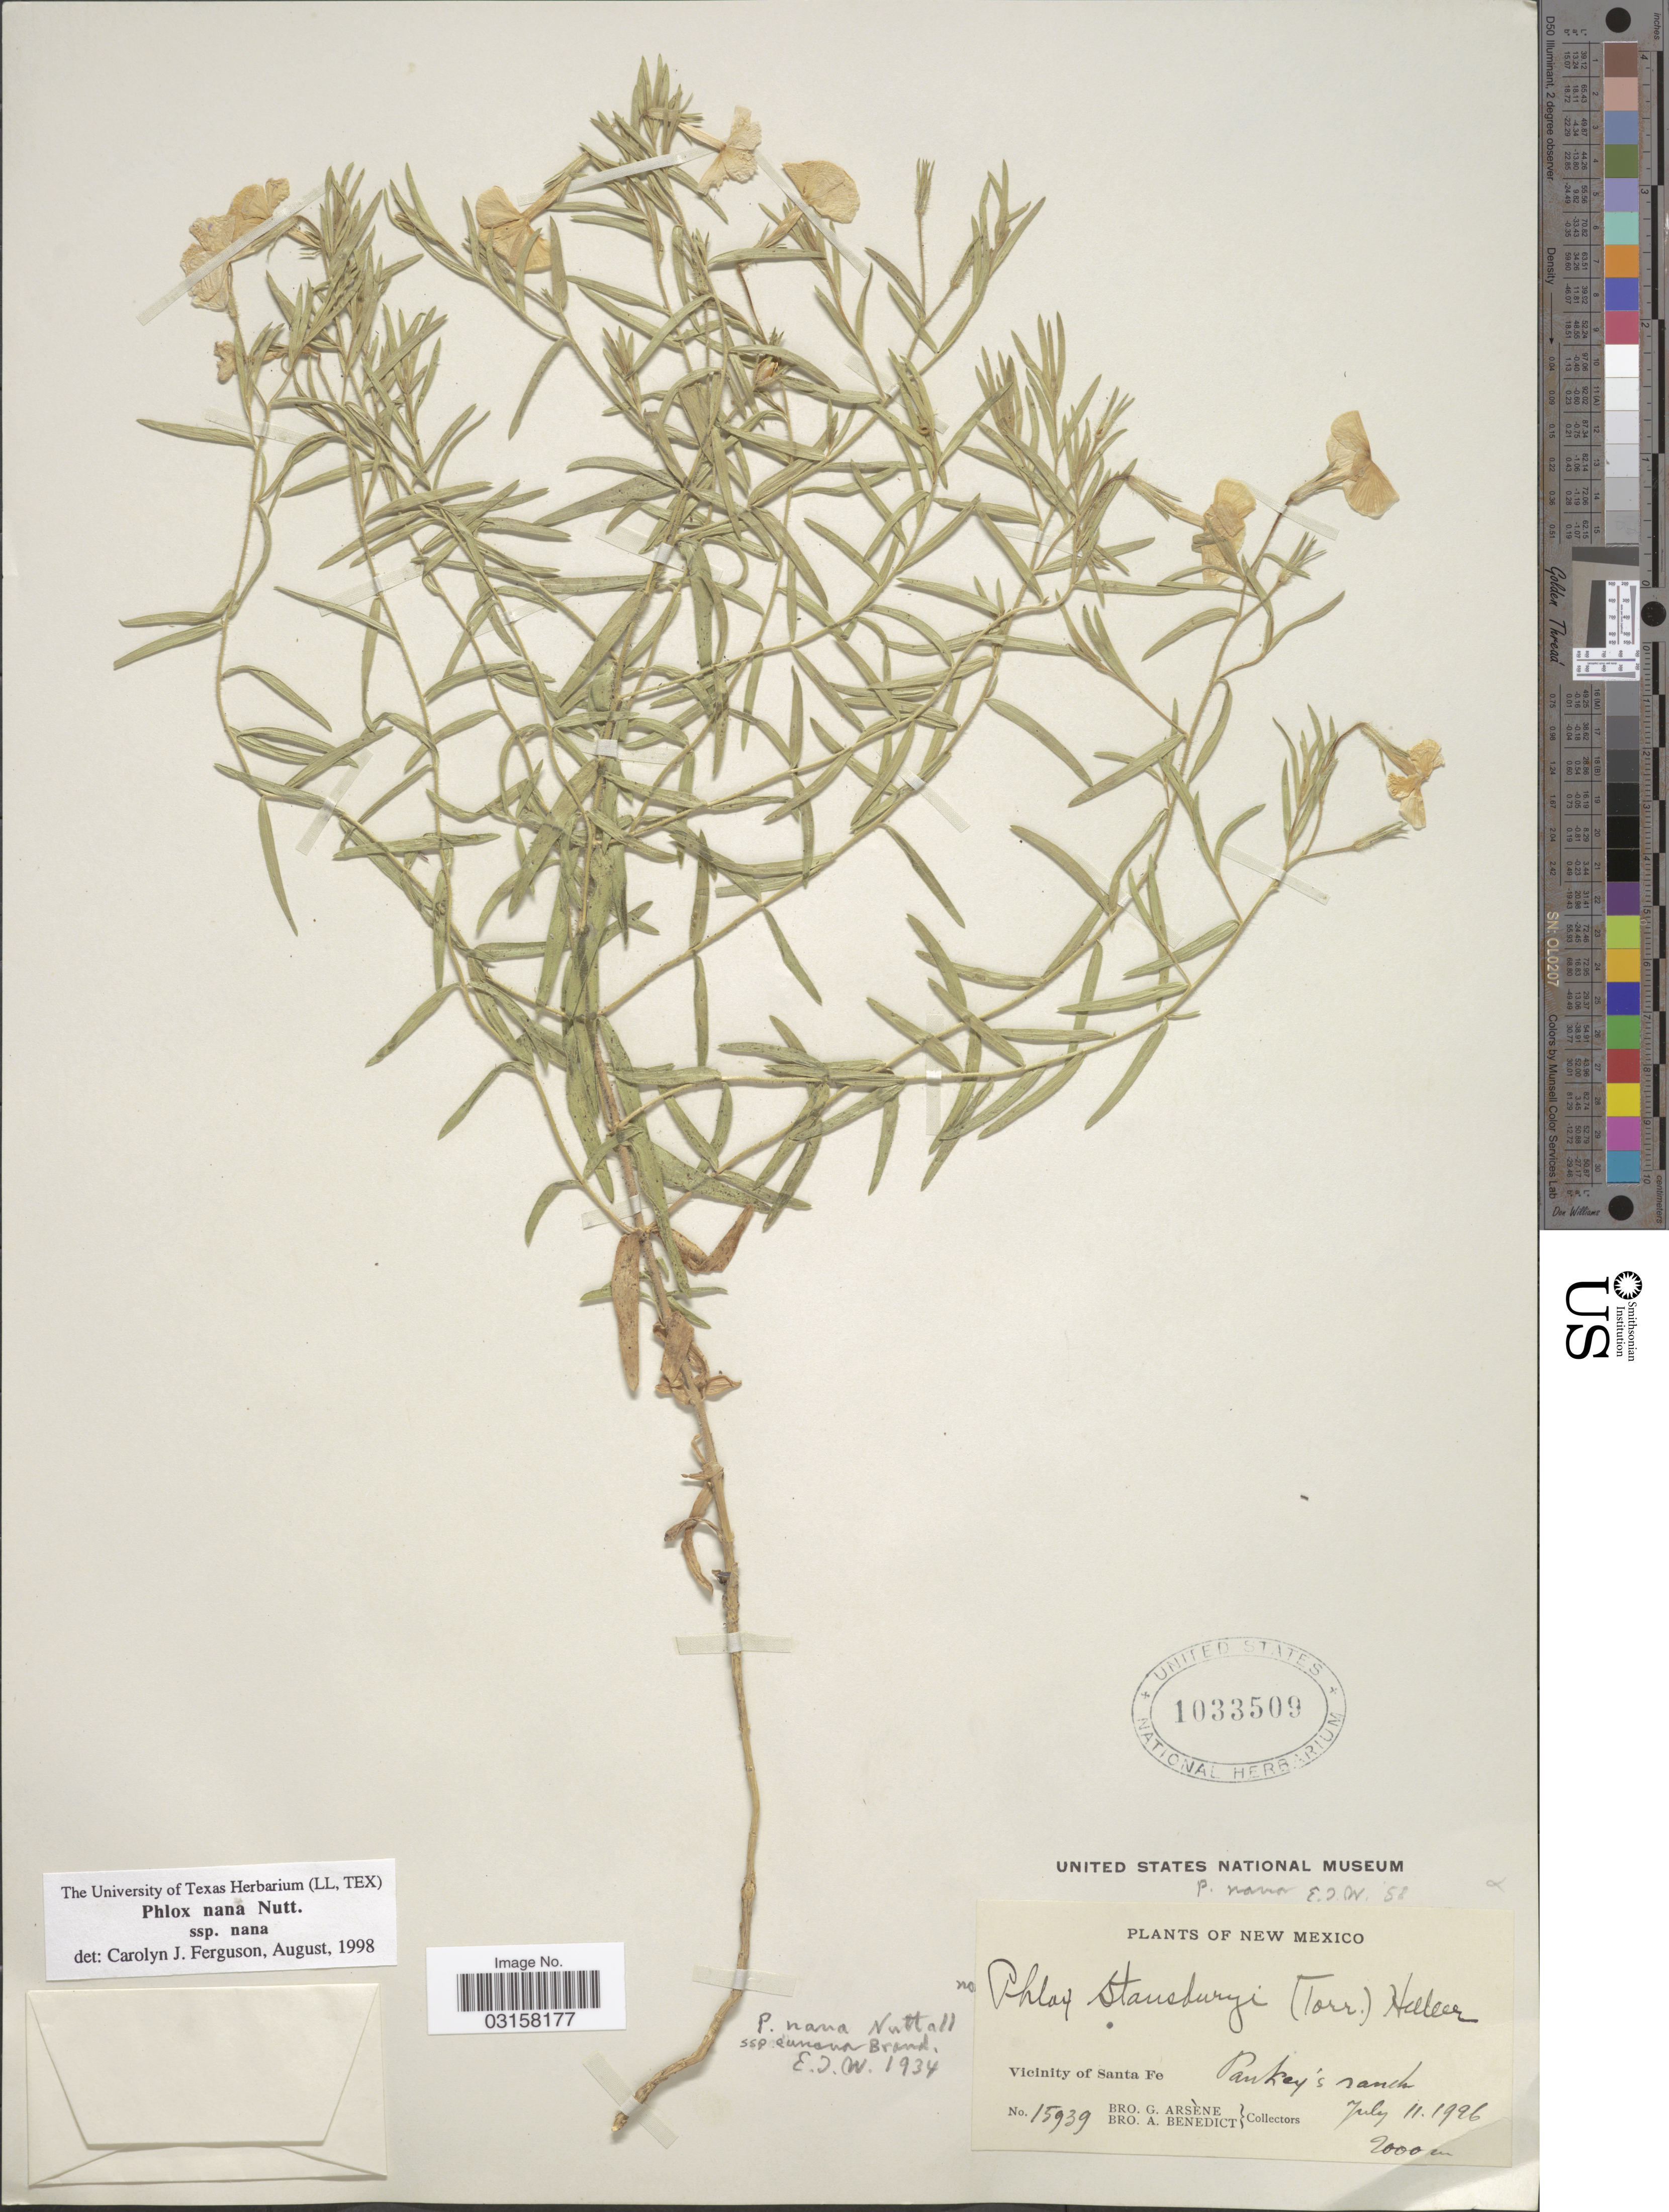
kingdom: Plantae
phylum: Tracheophyta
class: Magnoliopsida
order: Ericales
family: Polemoniaceae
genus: Phlox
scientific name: Phlox nana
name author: Nutt.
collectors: Bro. G. Arsène & Bro. A. Benedict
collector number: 15939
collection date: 1996-07-11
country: United States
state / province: New Mexico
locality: Vicinity of Santa Fe, Pankey's ranch.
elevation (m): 2000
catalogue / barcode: US 1033509